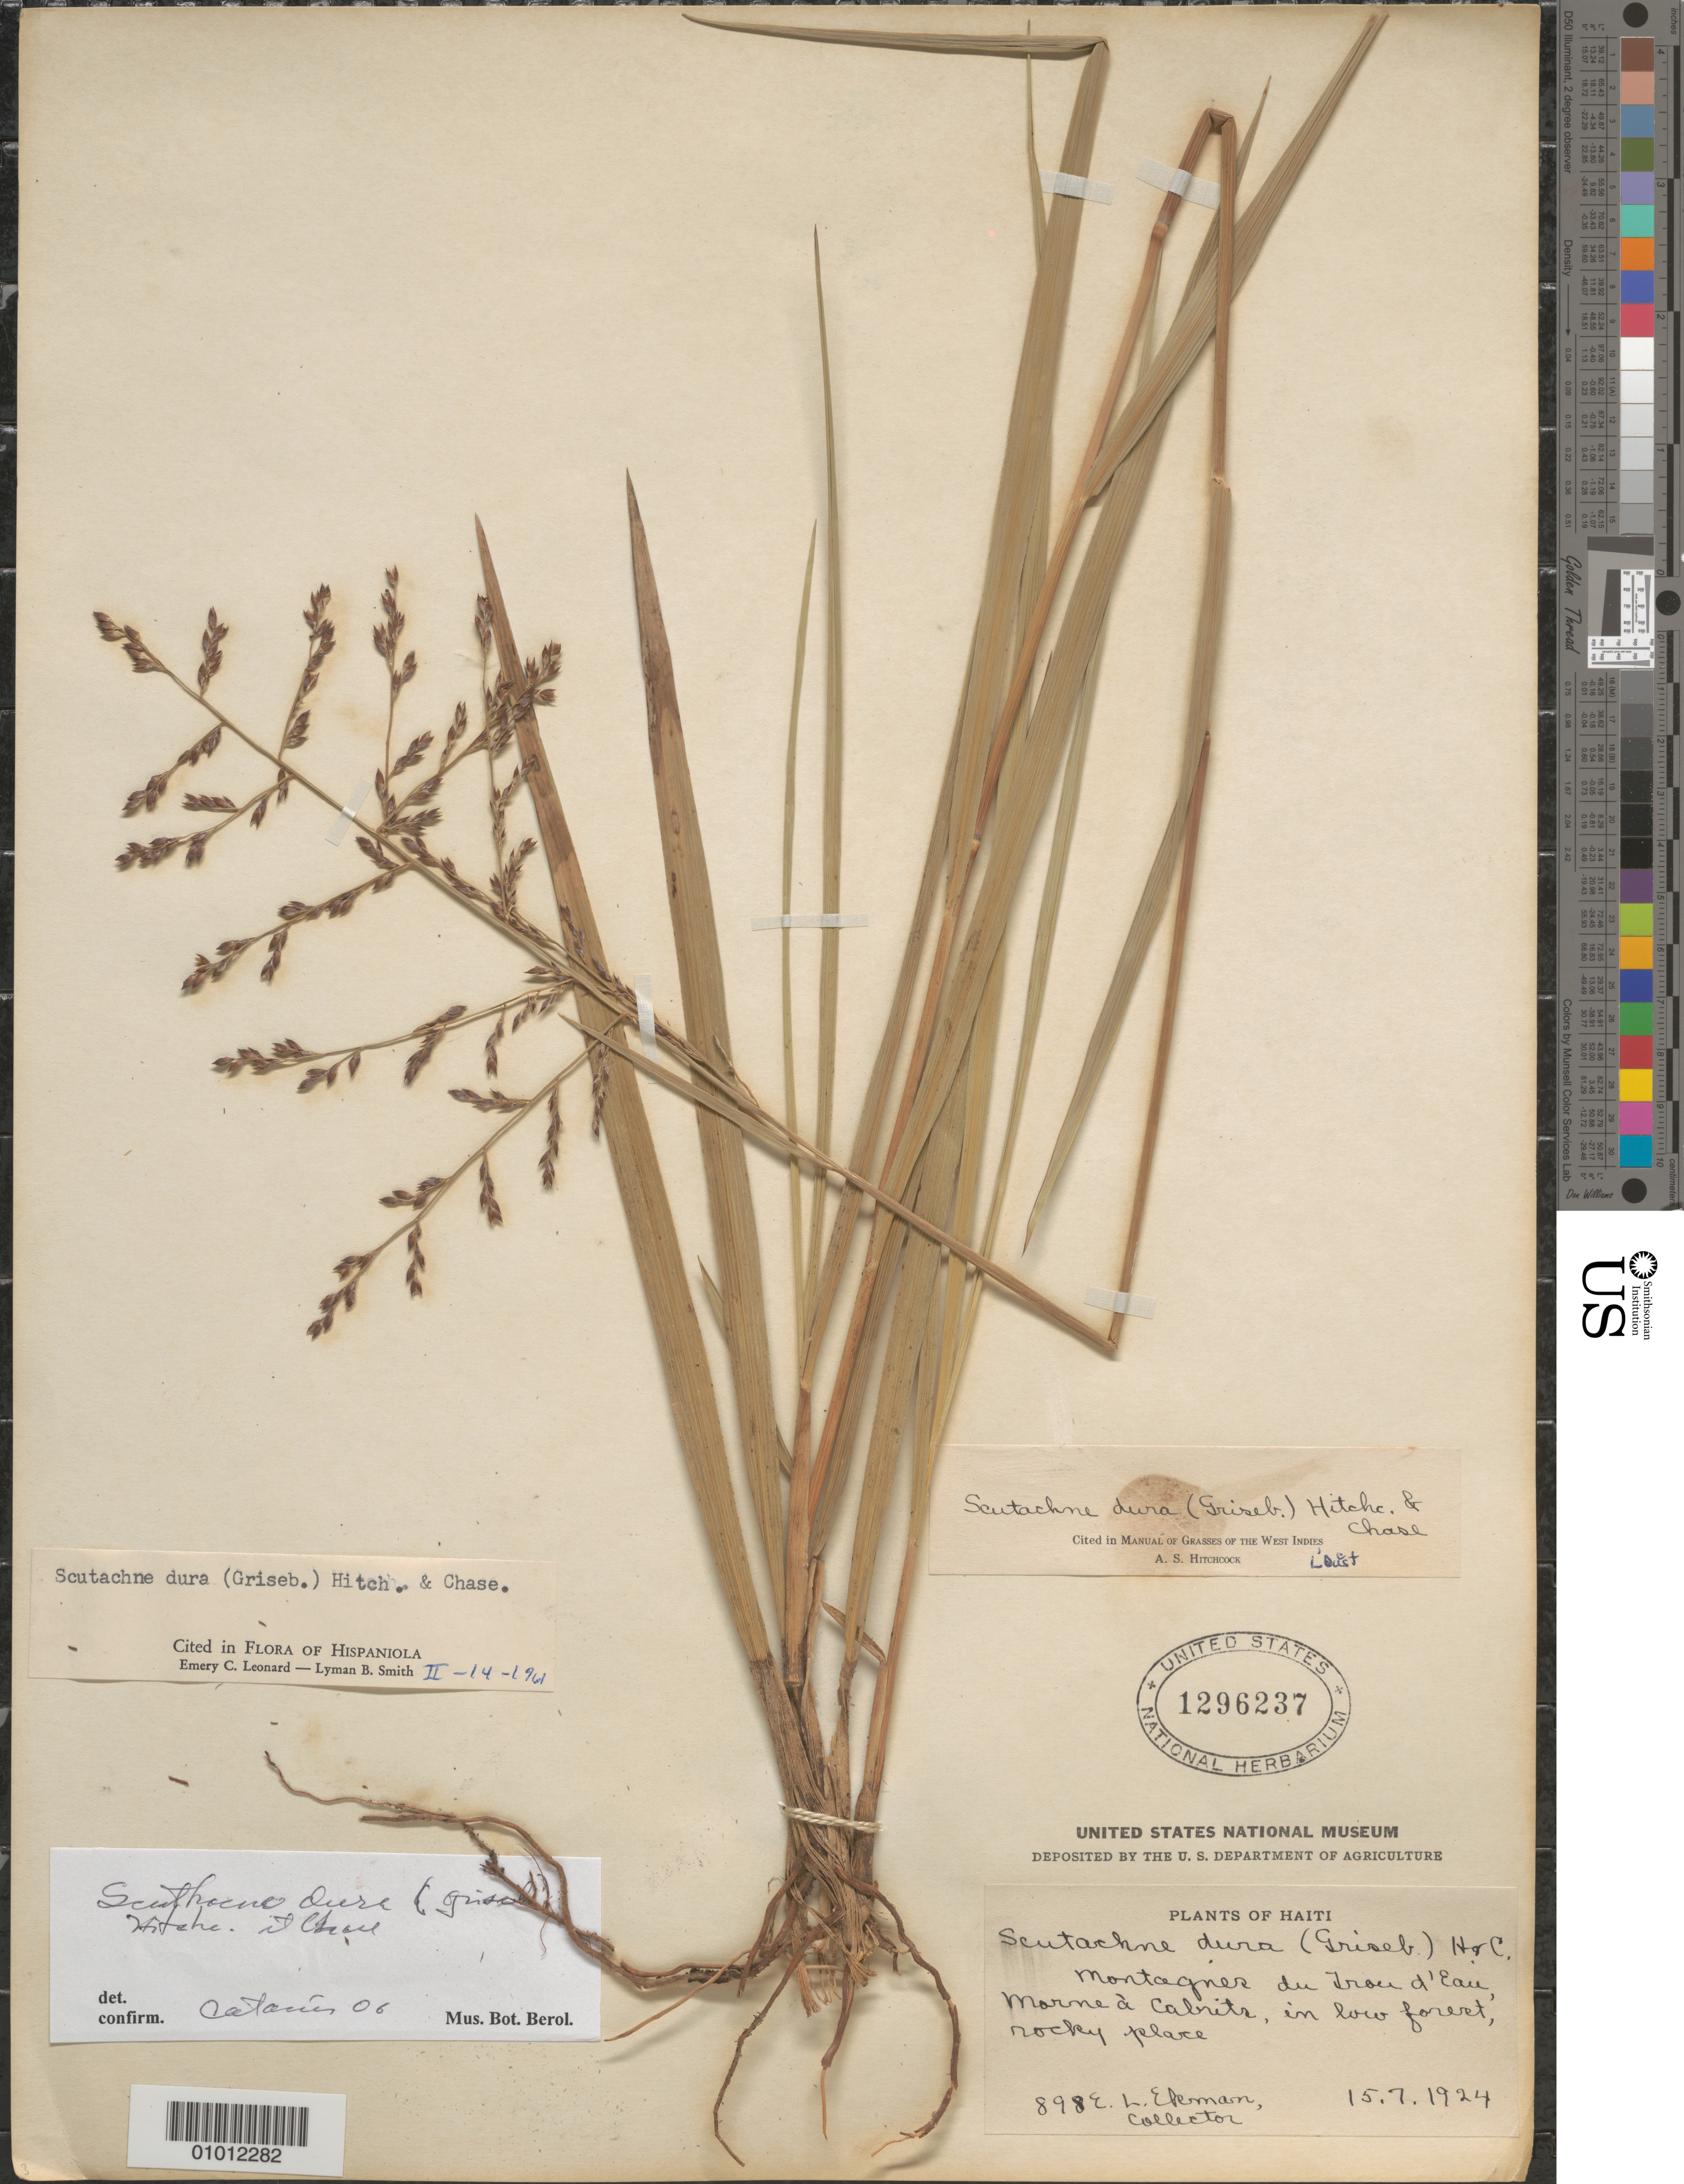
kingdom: Plantae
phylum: Tracheophyta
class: Liliopsida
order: Poales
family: Poaceae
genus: Scutachne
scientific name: Scutachne dura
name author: (Griseb.) Hitchc. & Chase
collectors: E. L. Ekman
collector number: H 898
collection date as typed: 15 Jul 1924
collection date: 1924-07-15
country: Haiti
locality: Monages du Trou d'Eau Marne a Calnits, in low forest, rocky place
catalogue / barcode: US 1296237